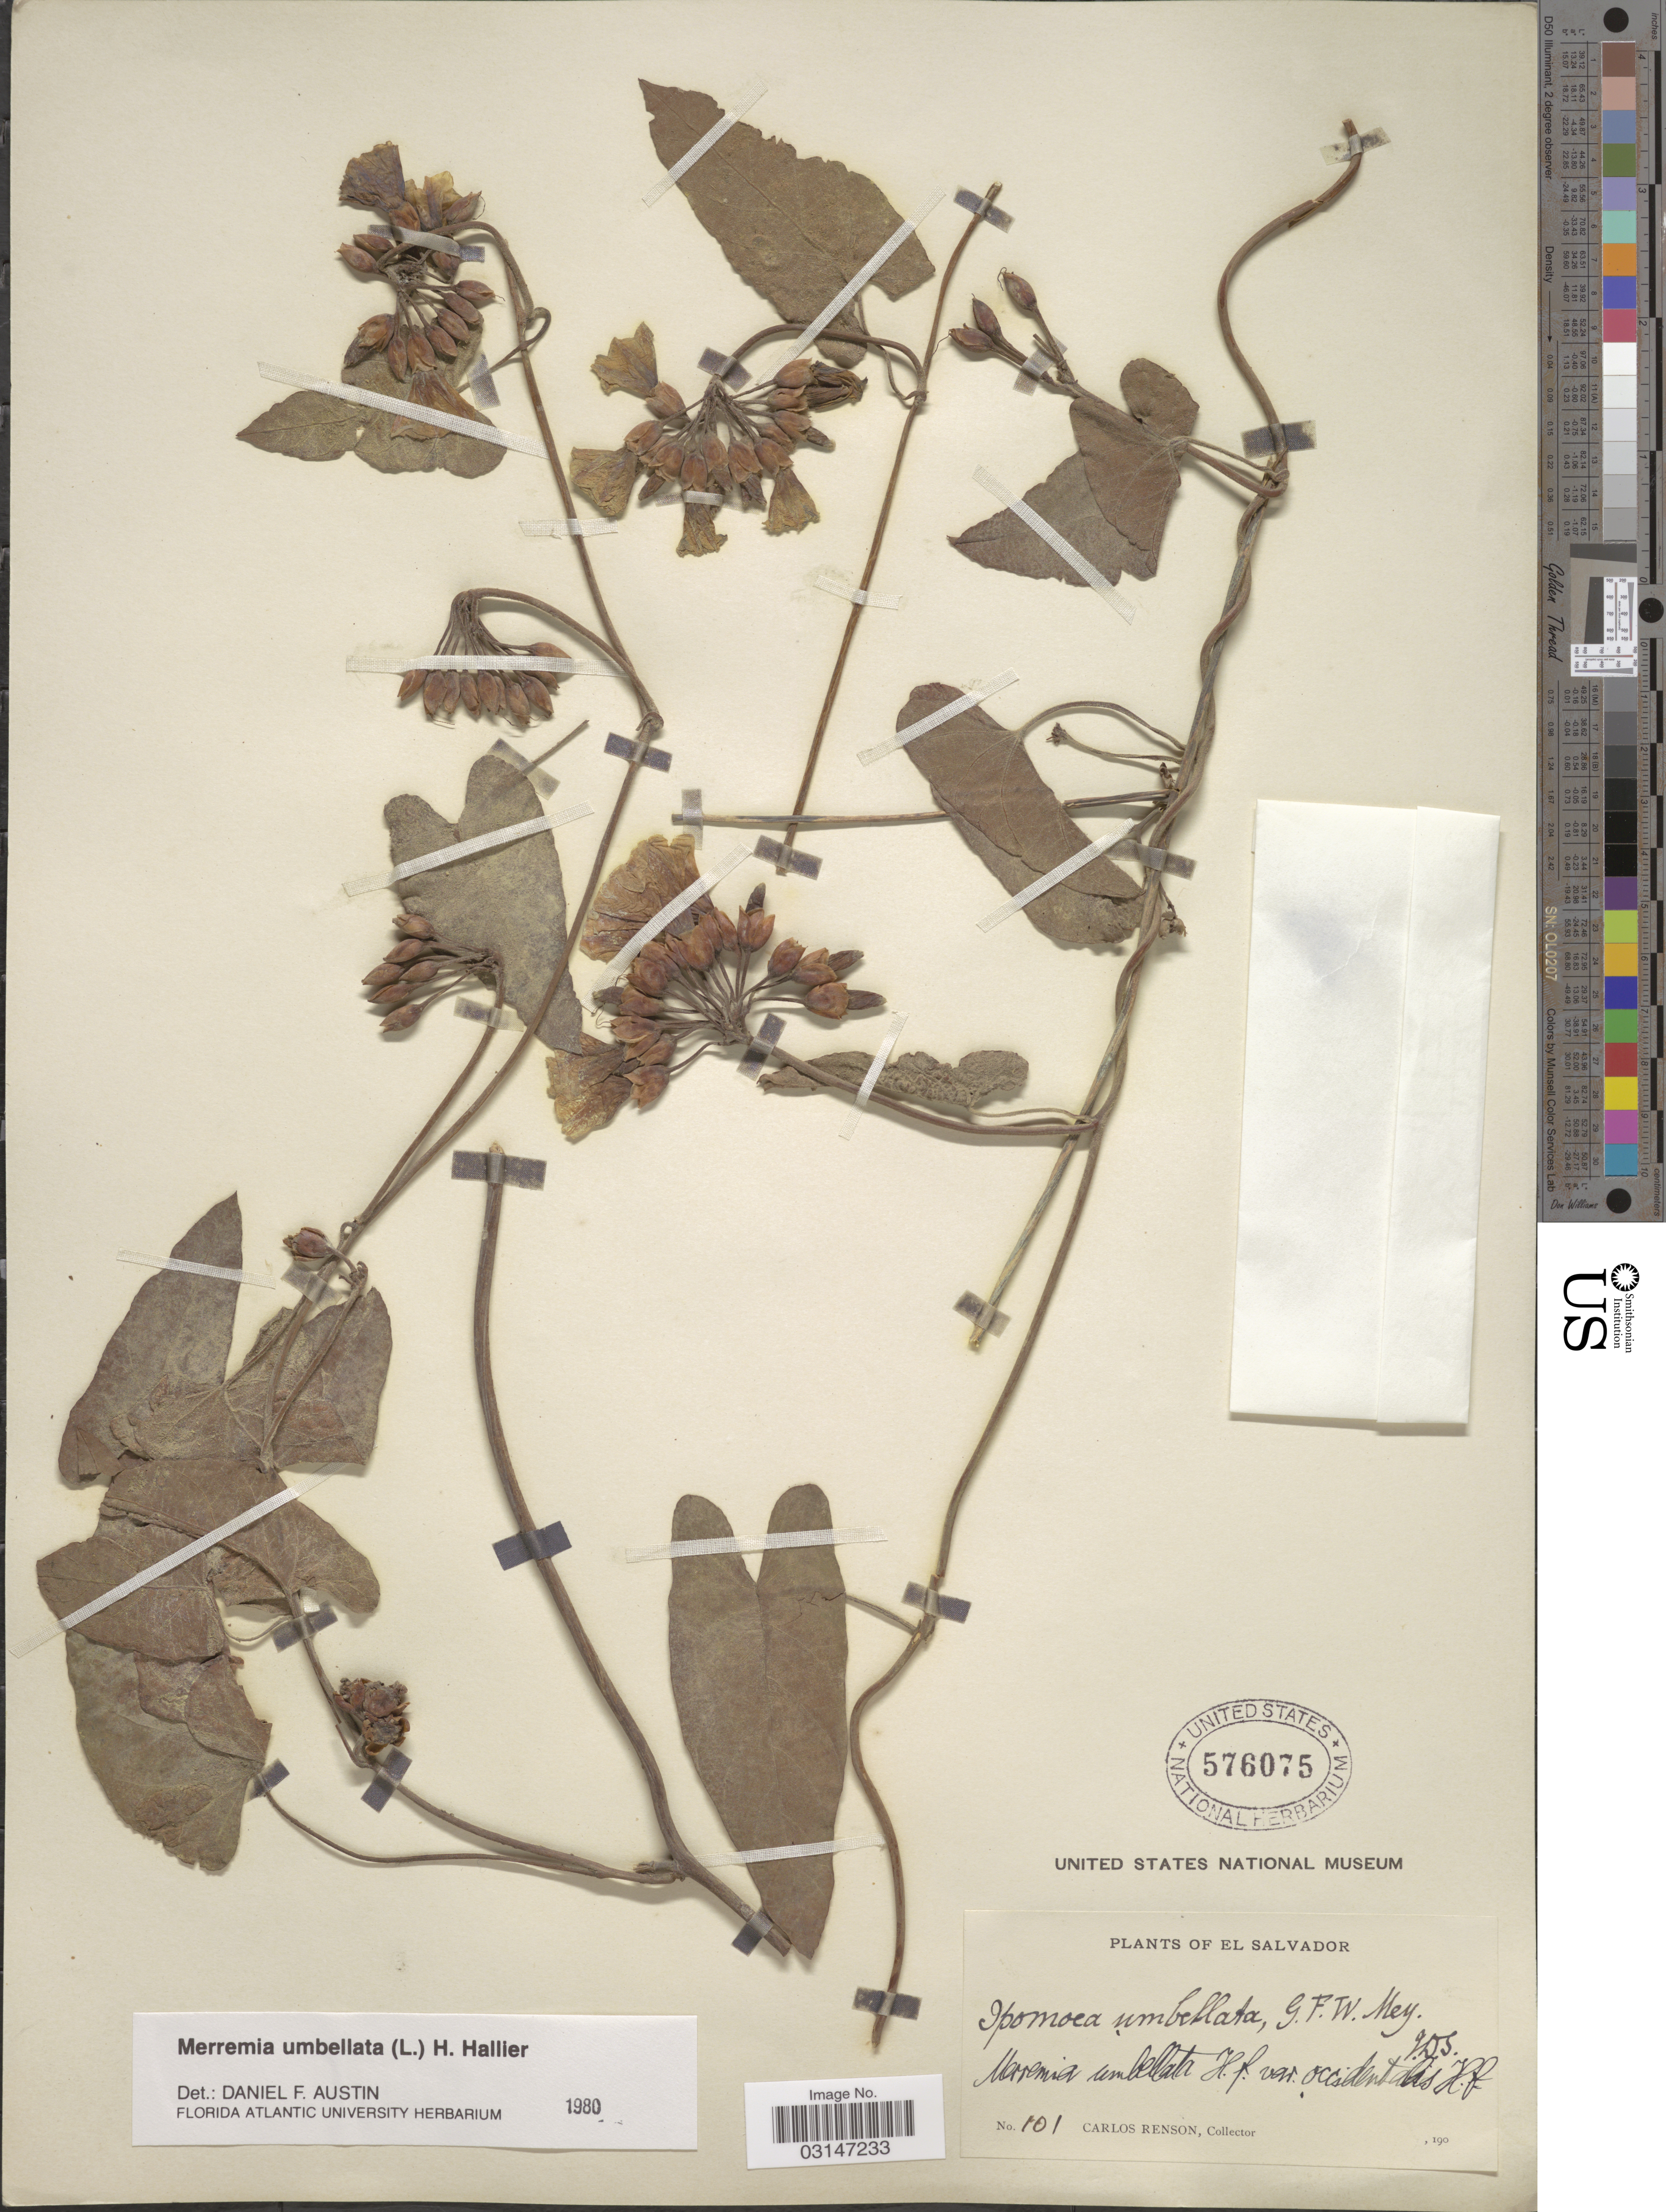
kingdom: Plantae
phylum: Tracheophyta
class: Magnoliopsida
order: Solanales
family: Convolvulaceae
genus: Camonea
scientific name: Camonea umbellata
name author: (L.) A. R. Simões & Staples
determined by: Strong, Mark T., (BOT), Smithsonian Institution - National Museum of Natural History (UNITED STATES)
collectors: C. Renson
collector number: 101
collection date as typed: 190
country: El Salvador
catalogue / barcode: US 576075